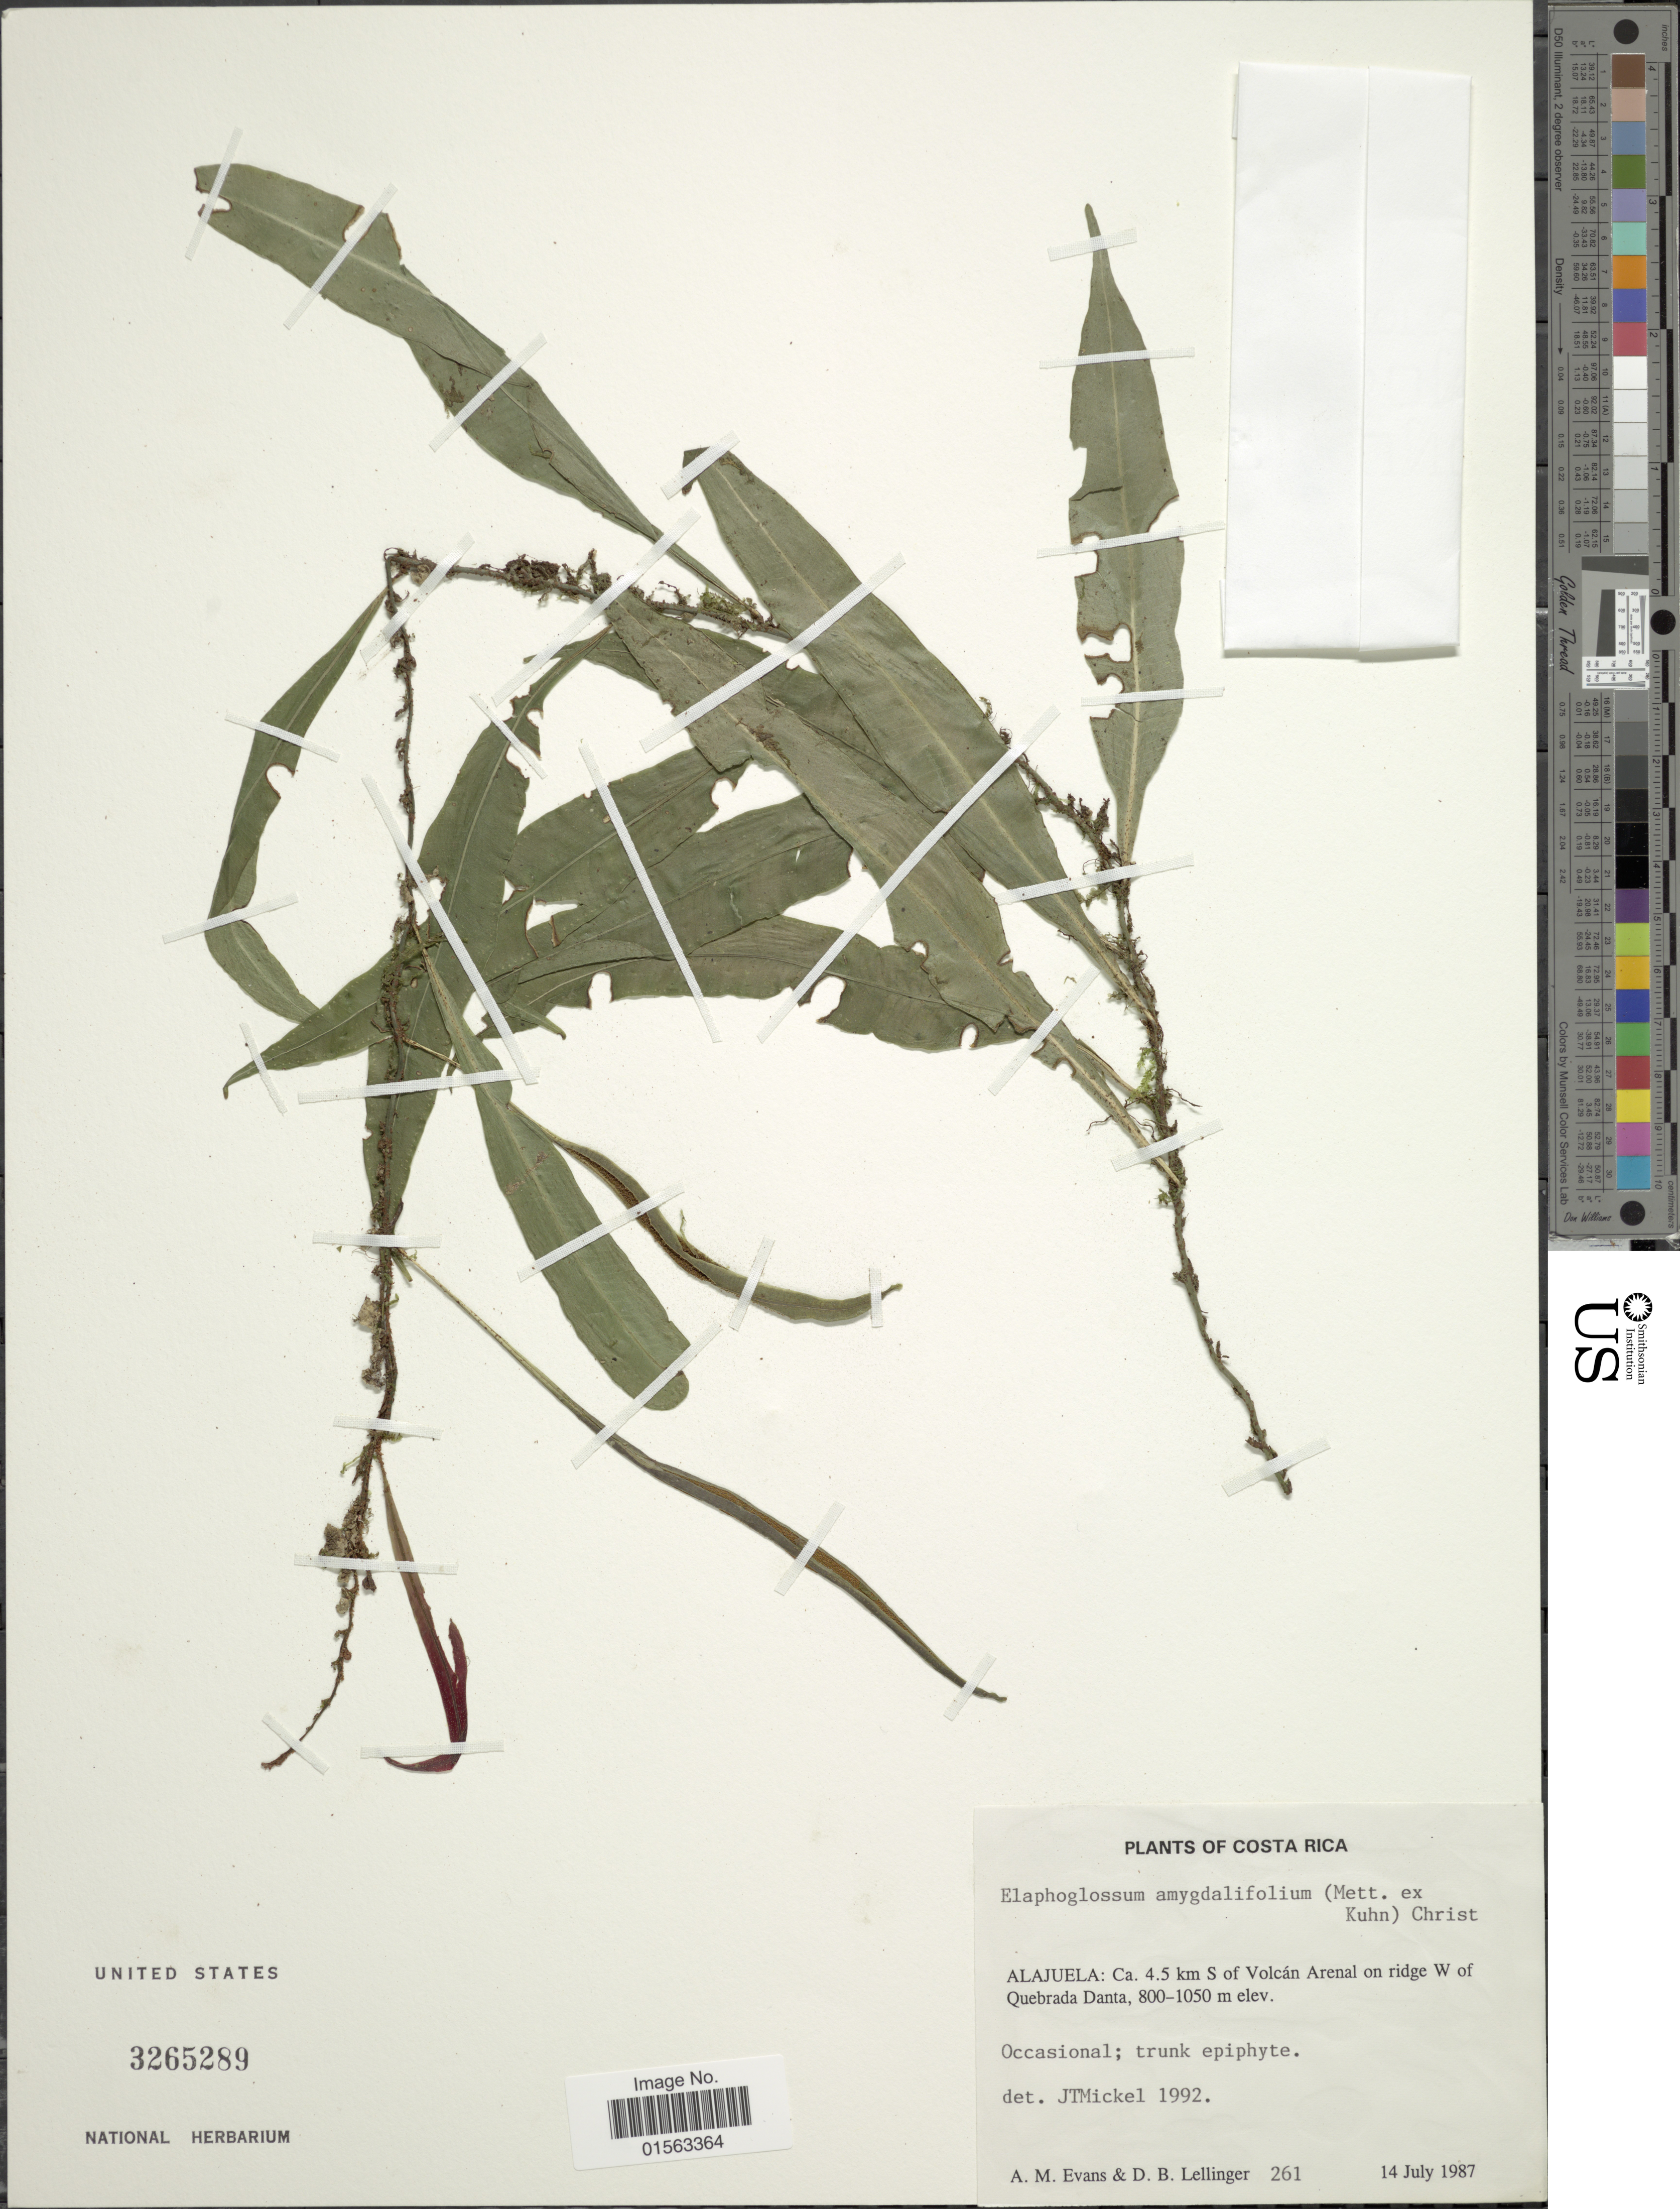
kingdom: Plantae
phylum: Tracheophyta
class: Polypodiopsida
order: Polypodiales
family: Dryopteridaceae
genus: Elaphoglossum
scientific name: Elaphoglossum amygdalifolium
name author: (Mett. ex Kuhn) Christ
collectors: A. M. Evans & D. B. Lellinger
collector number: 261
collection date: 1987-07-14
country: Costa Rica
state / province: Alajuela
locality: Alajuela: Ca. 4.5 km S of Volcan Arenal on ridge W of Quebrada Danta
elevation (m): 800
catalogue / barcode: US 3265289